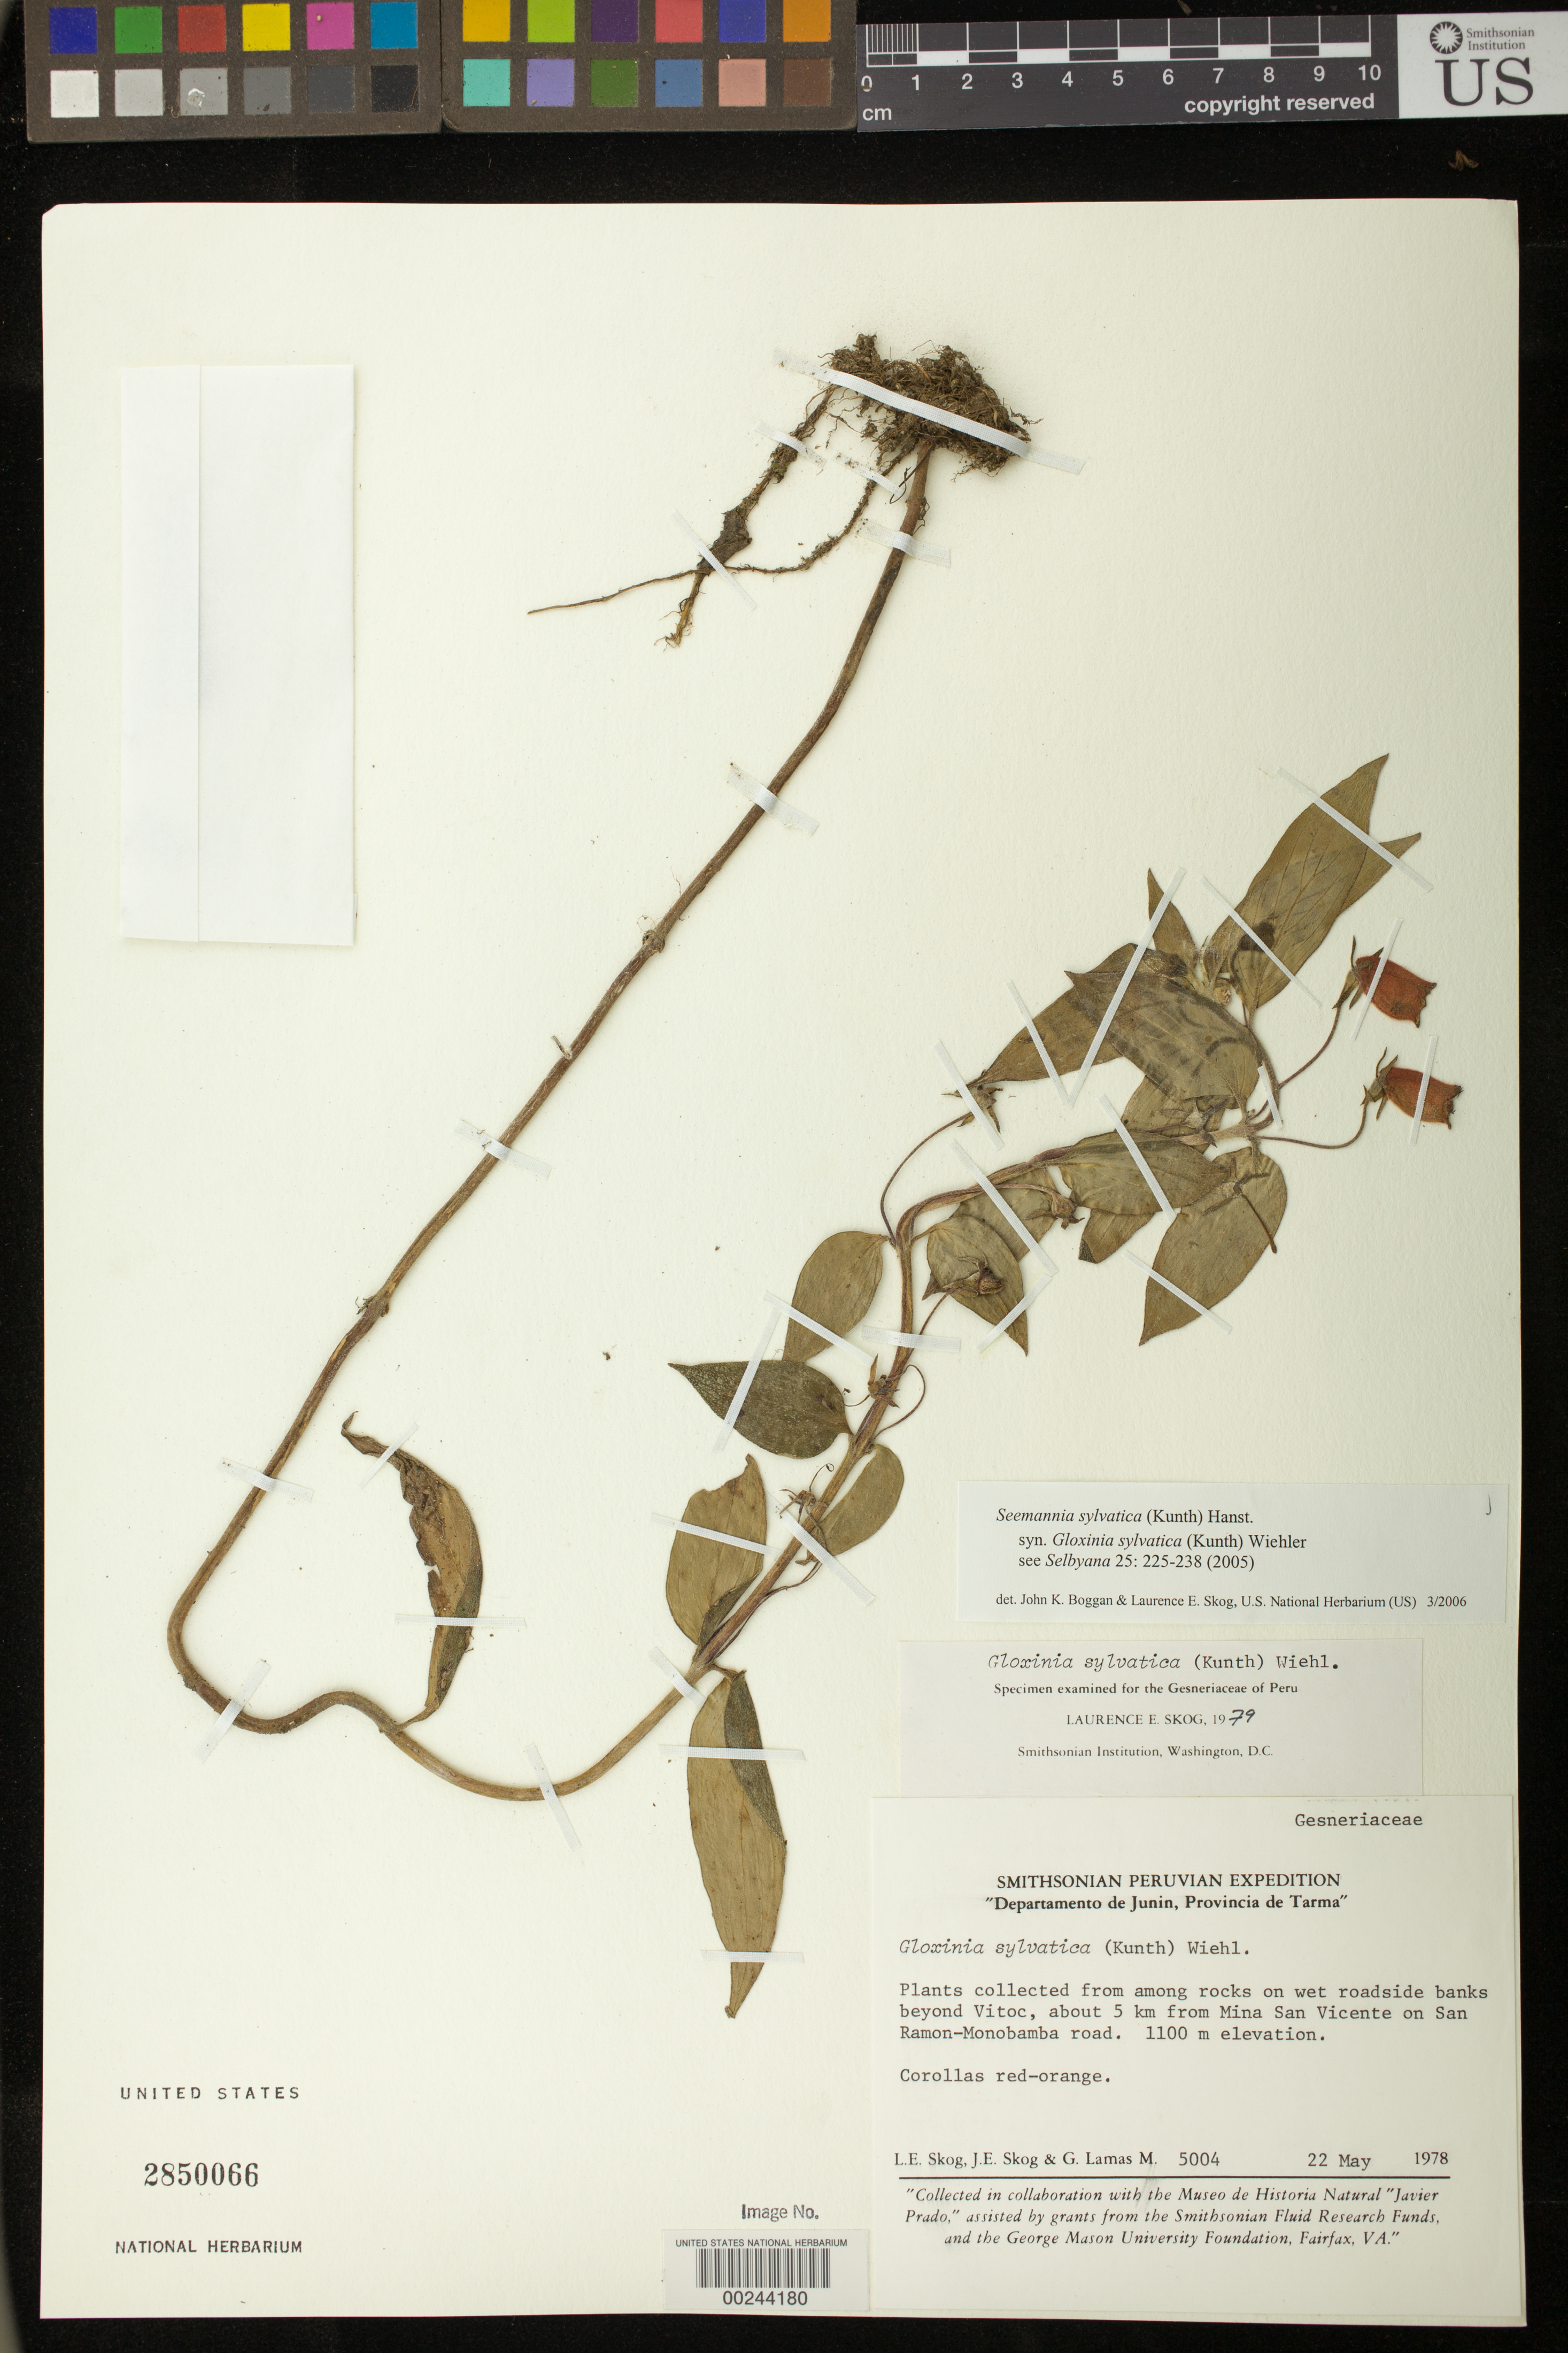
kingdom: Plantae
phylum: Tracheophyta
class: Magnoliopsida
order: Lamiales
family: Gesneriaceae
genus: Seemannia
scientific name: Seemannia sylvatica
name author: (Kunth) Hanst.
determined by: Boggan, J. K.; Skog, L. E.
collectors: L. E. Skog, J. E. Skog & G. Lamas M.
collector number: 5004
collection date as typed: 22 May 1978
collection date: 1978-05-22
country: Peru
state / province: Junín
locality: Prov. Tarma; beyond Vitoc, about 5 km from Mina San Vicente on Ramon-Monobamba road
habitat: Among rocks on wet roadside banks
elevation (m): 1100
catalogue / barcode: US 2850066